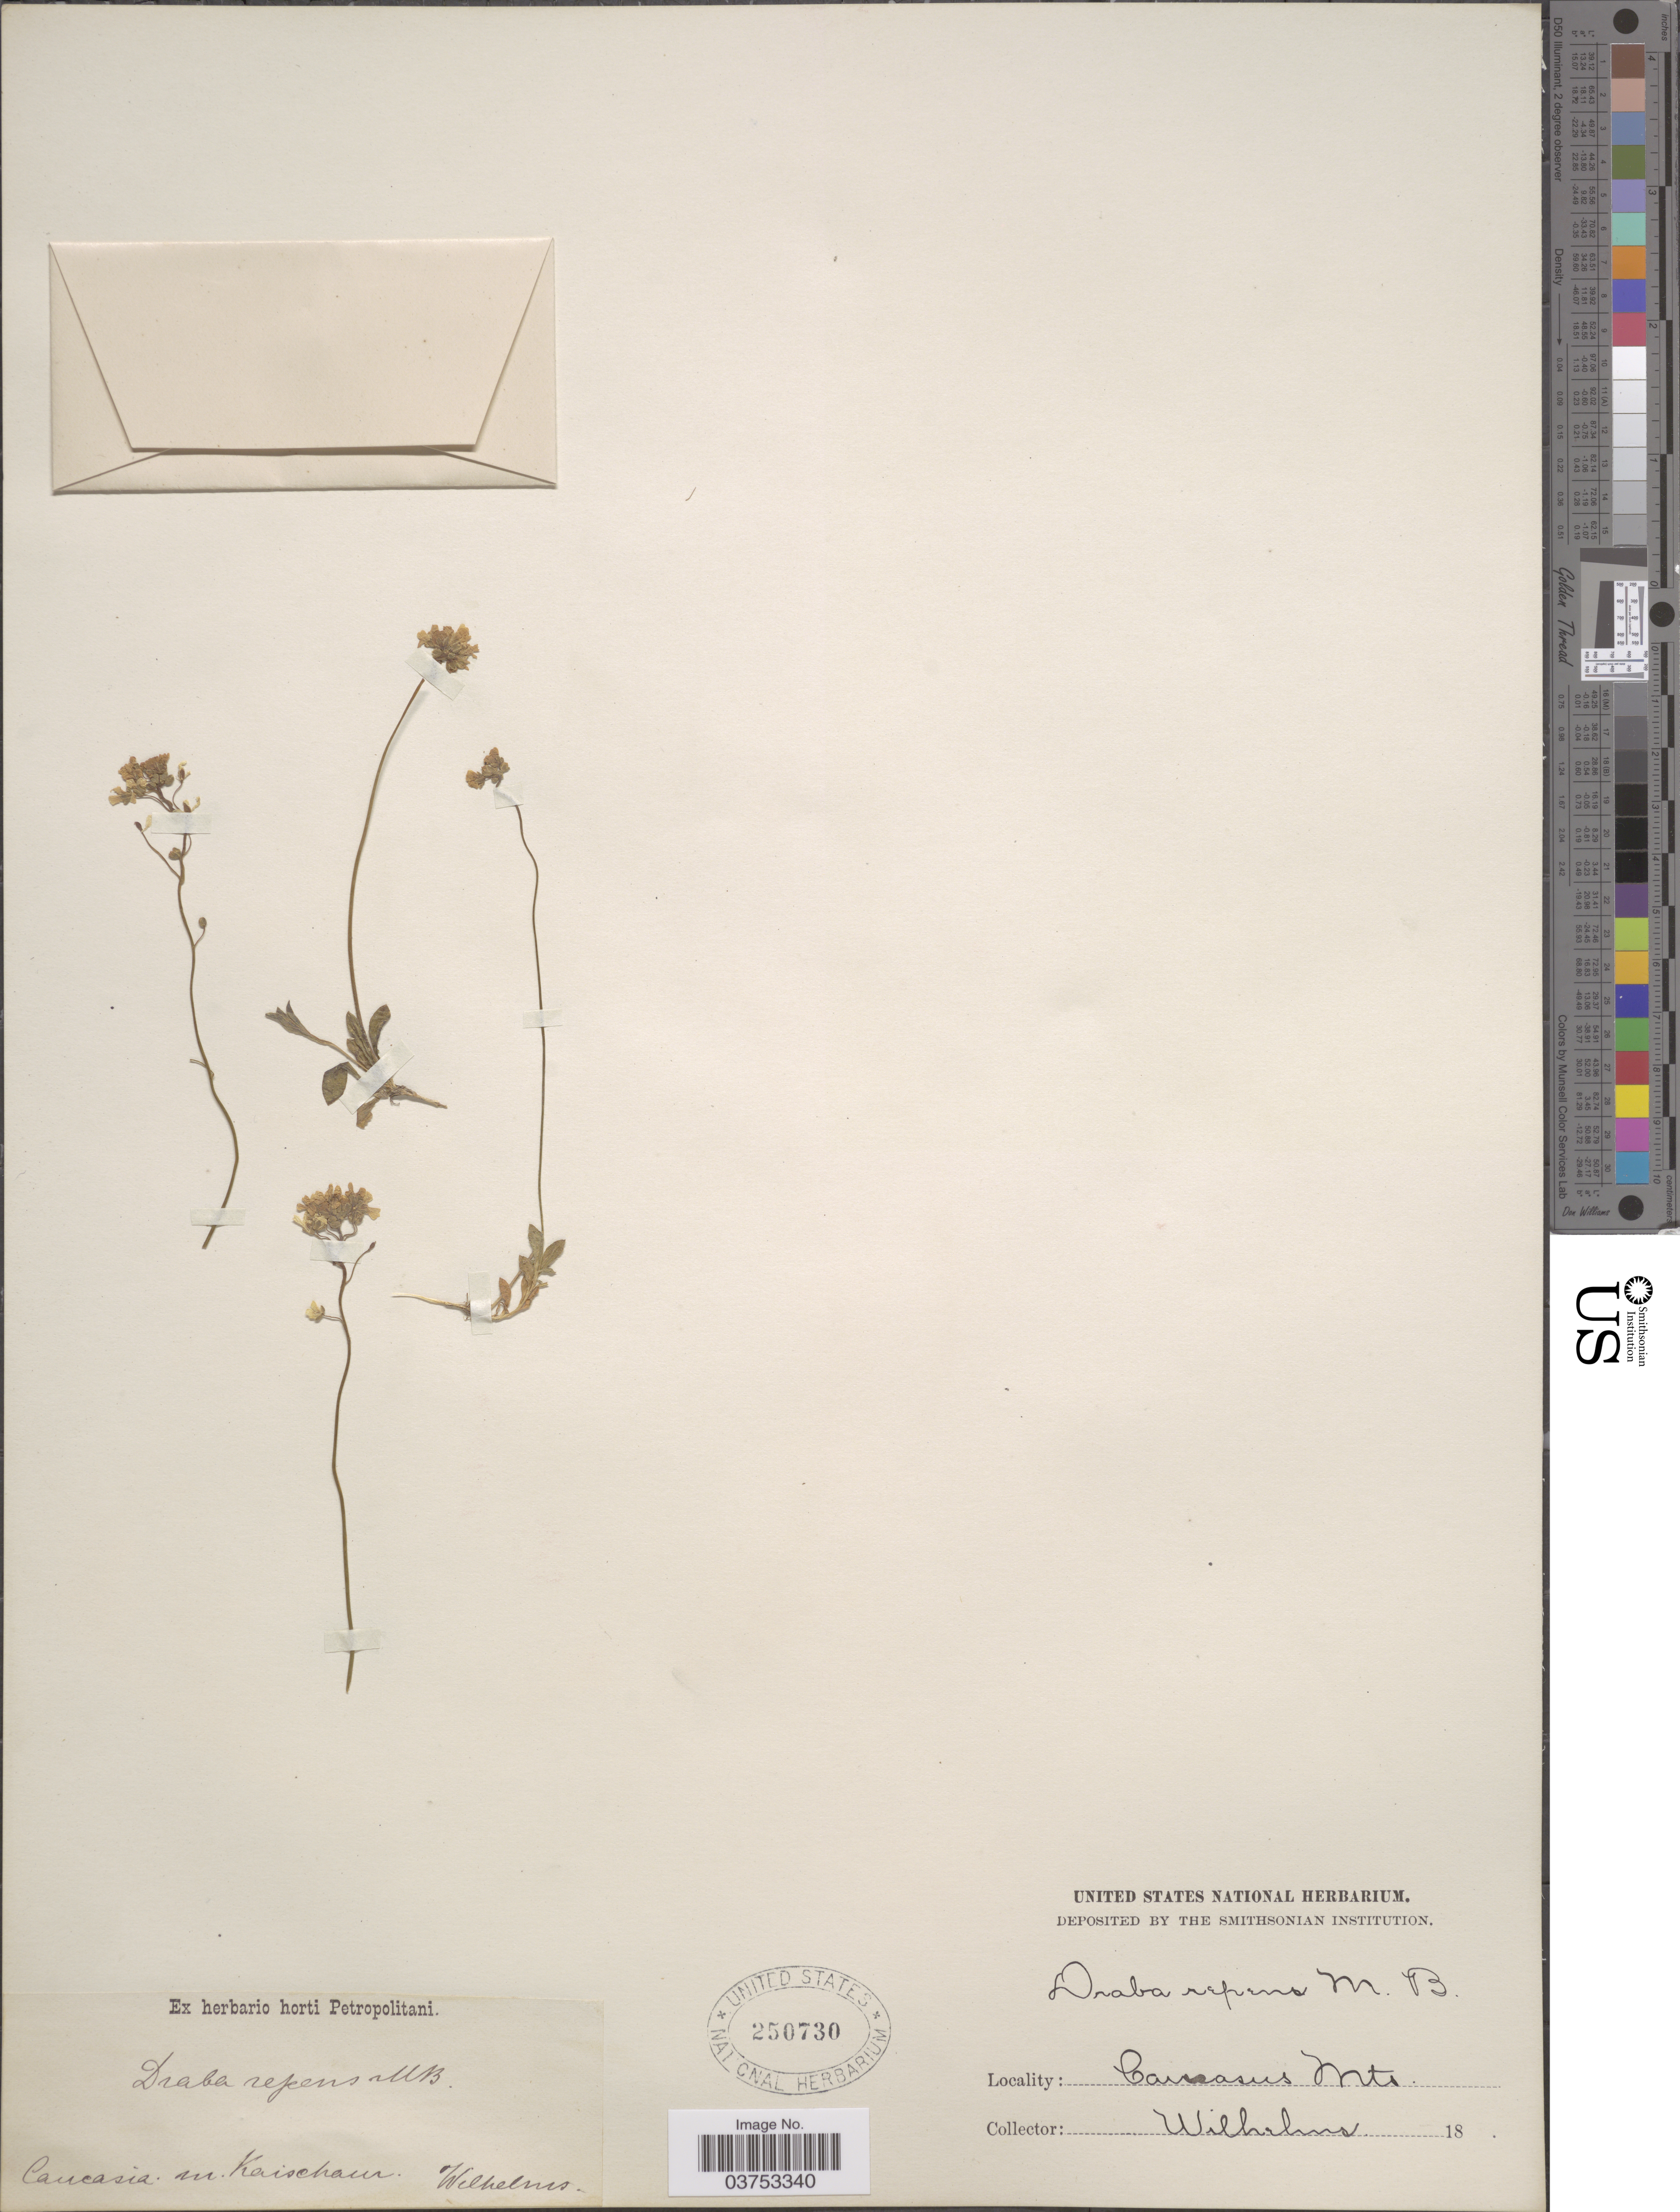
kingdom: Plantae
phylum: Tracheophyta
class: Magnoliopsida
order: Brassicales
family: Brassicaceae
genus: Draba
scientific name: Draba repens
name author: M. Bieb.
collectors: C. Wilhelms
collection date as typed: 18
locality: Caucasia in Kaischaur. Caucasus Mts.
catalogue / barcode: US 250730